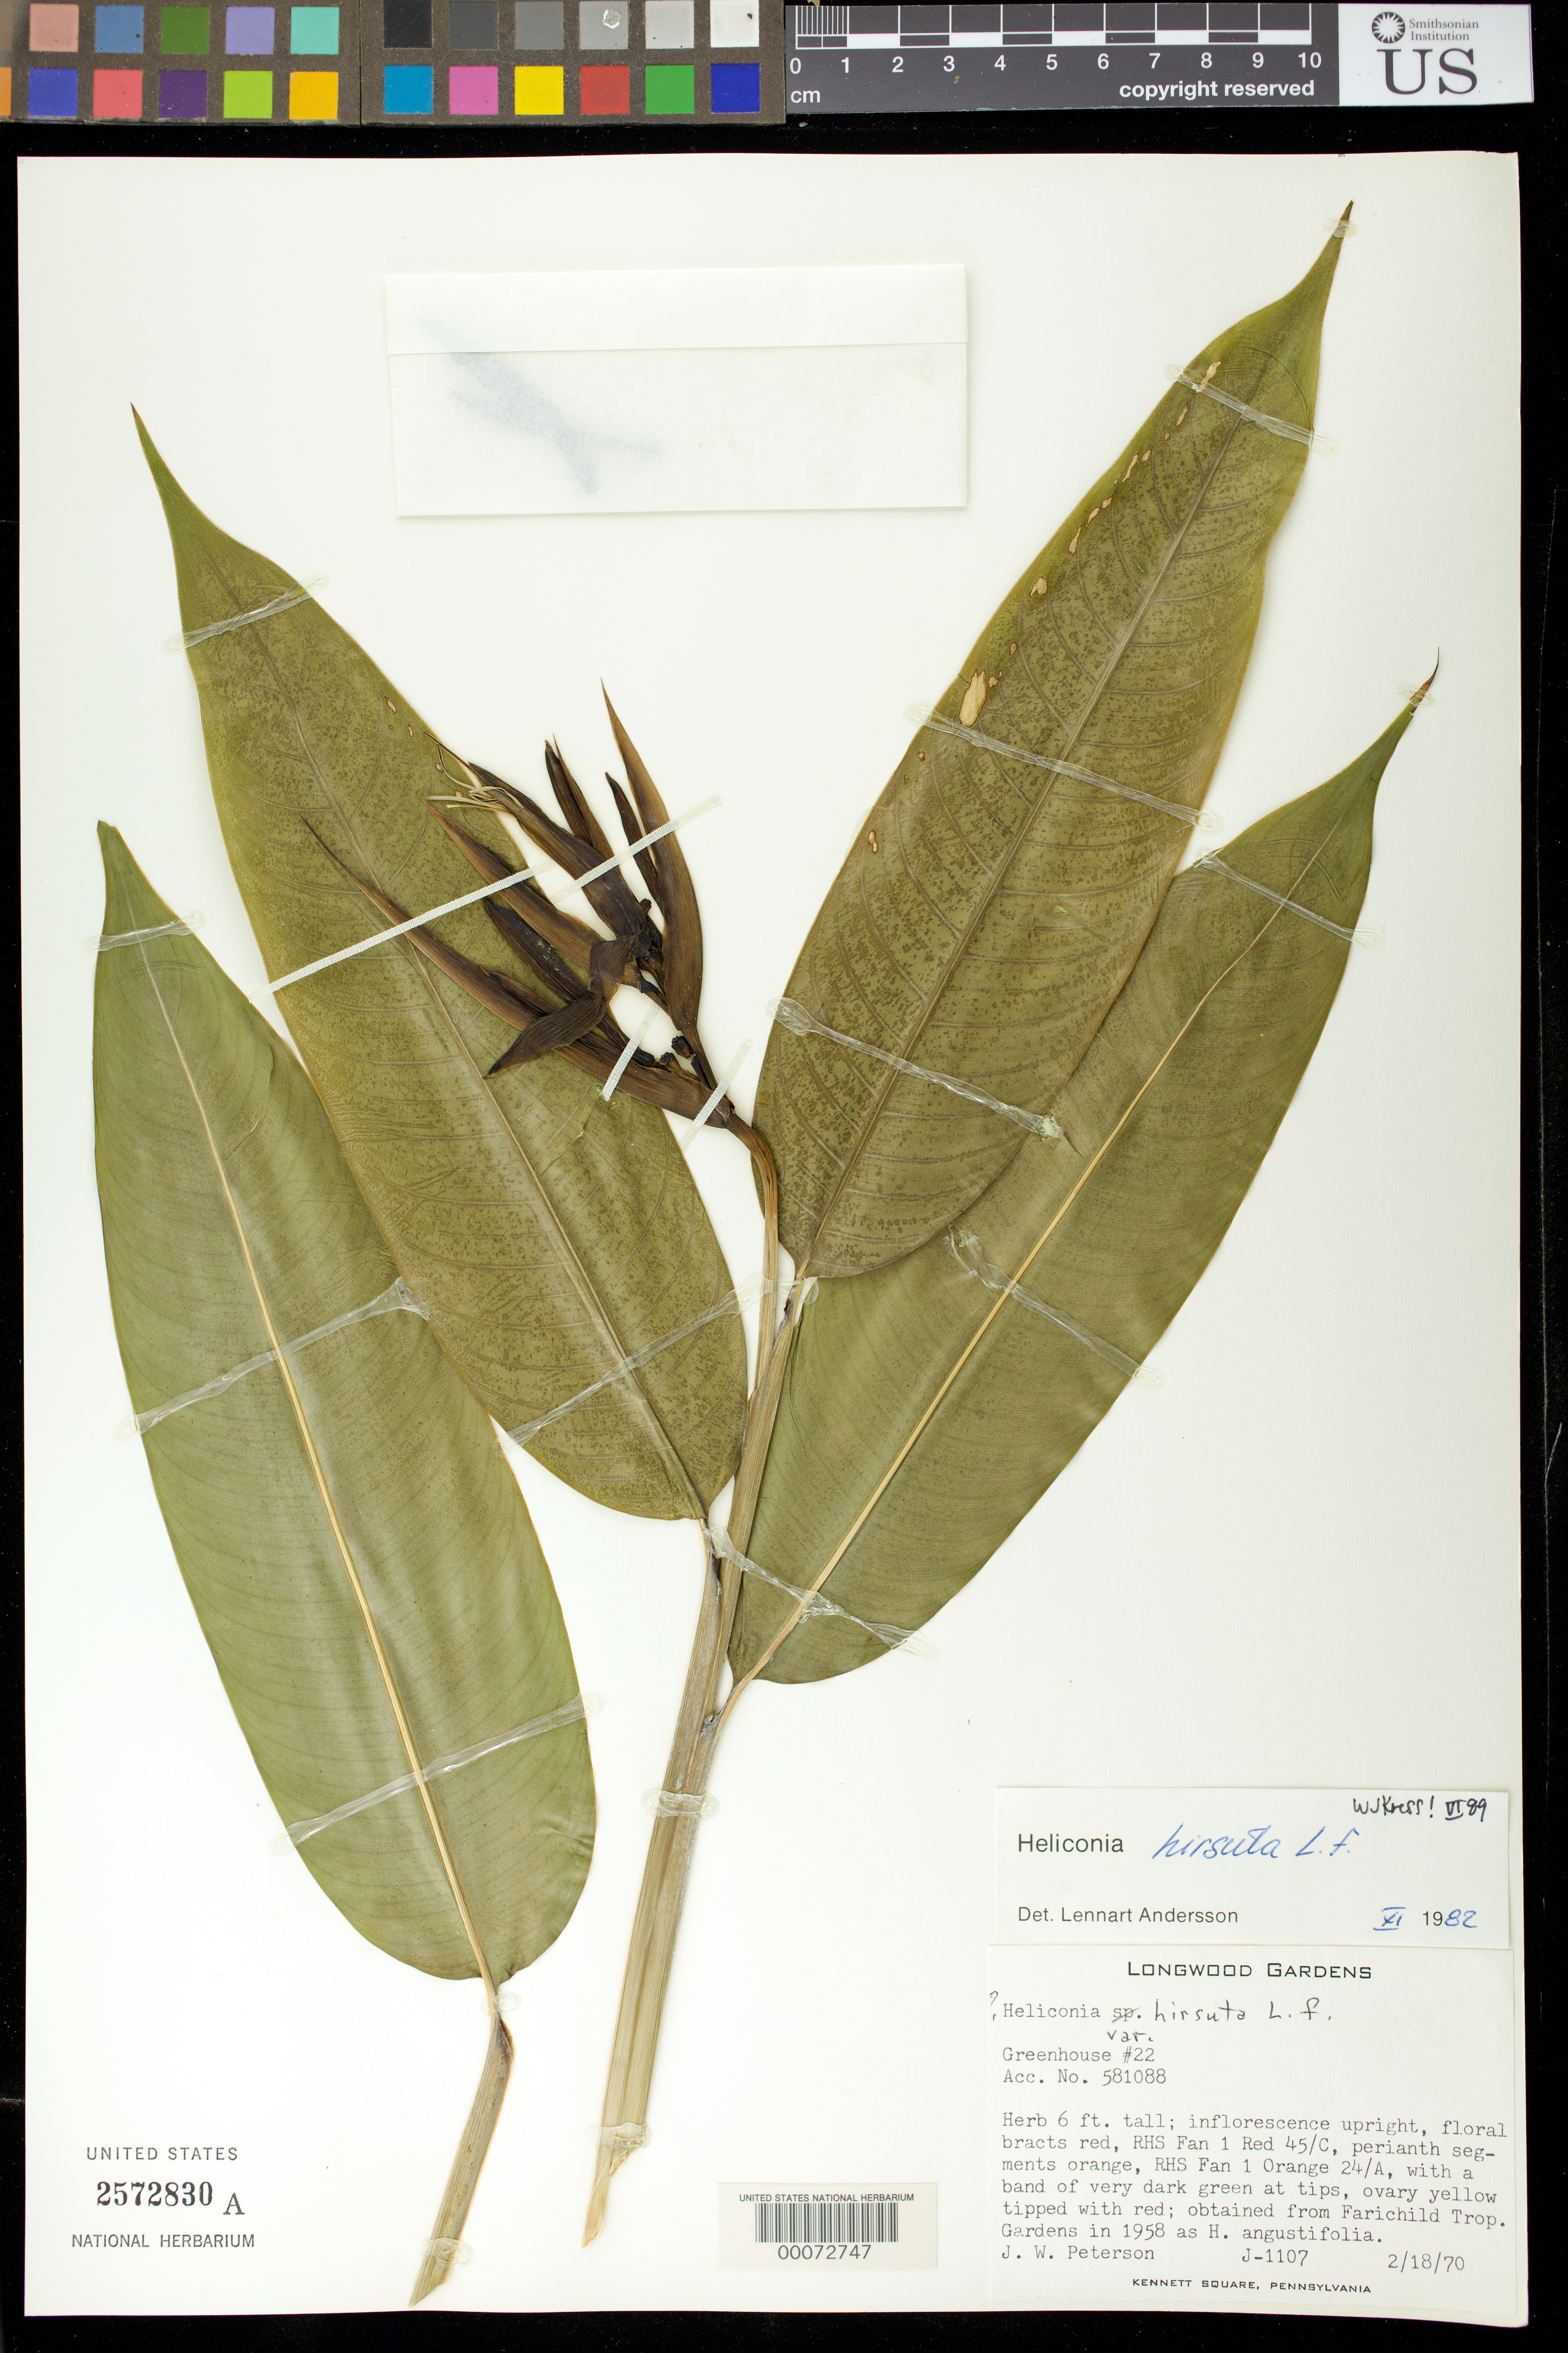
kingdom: Plantae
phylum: Tracheophyta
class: Liliopsida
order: Zingiberales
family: Heliconiaceae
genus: Heliconia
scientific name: Heliconia hirsuta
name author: L. f.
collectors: J. W. Peterson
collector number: J-1107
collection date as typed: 18 Feb 1970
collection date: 1970-02-18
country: United States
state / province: Pennsylvania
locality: Experimental greenhouse, longwood gardens. acc. # 581088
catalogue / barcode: US 2572830A